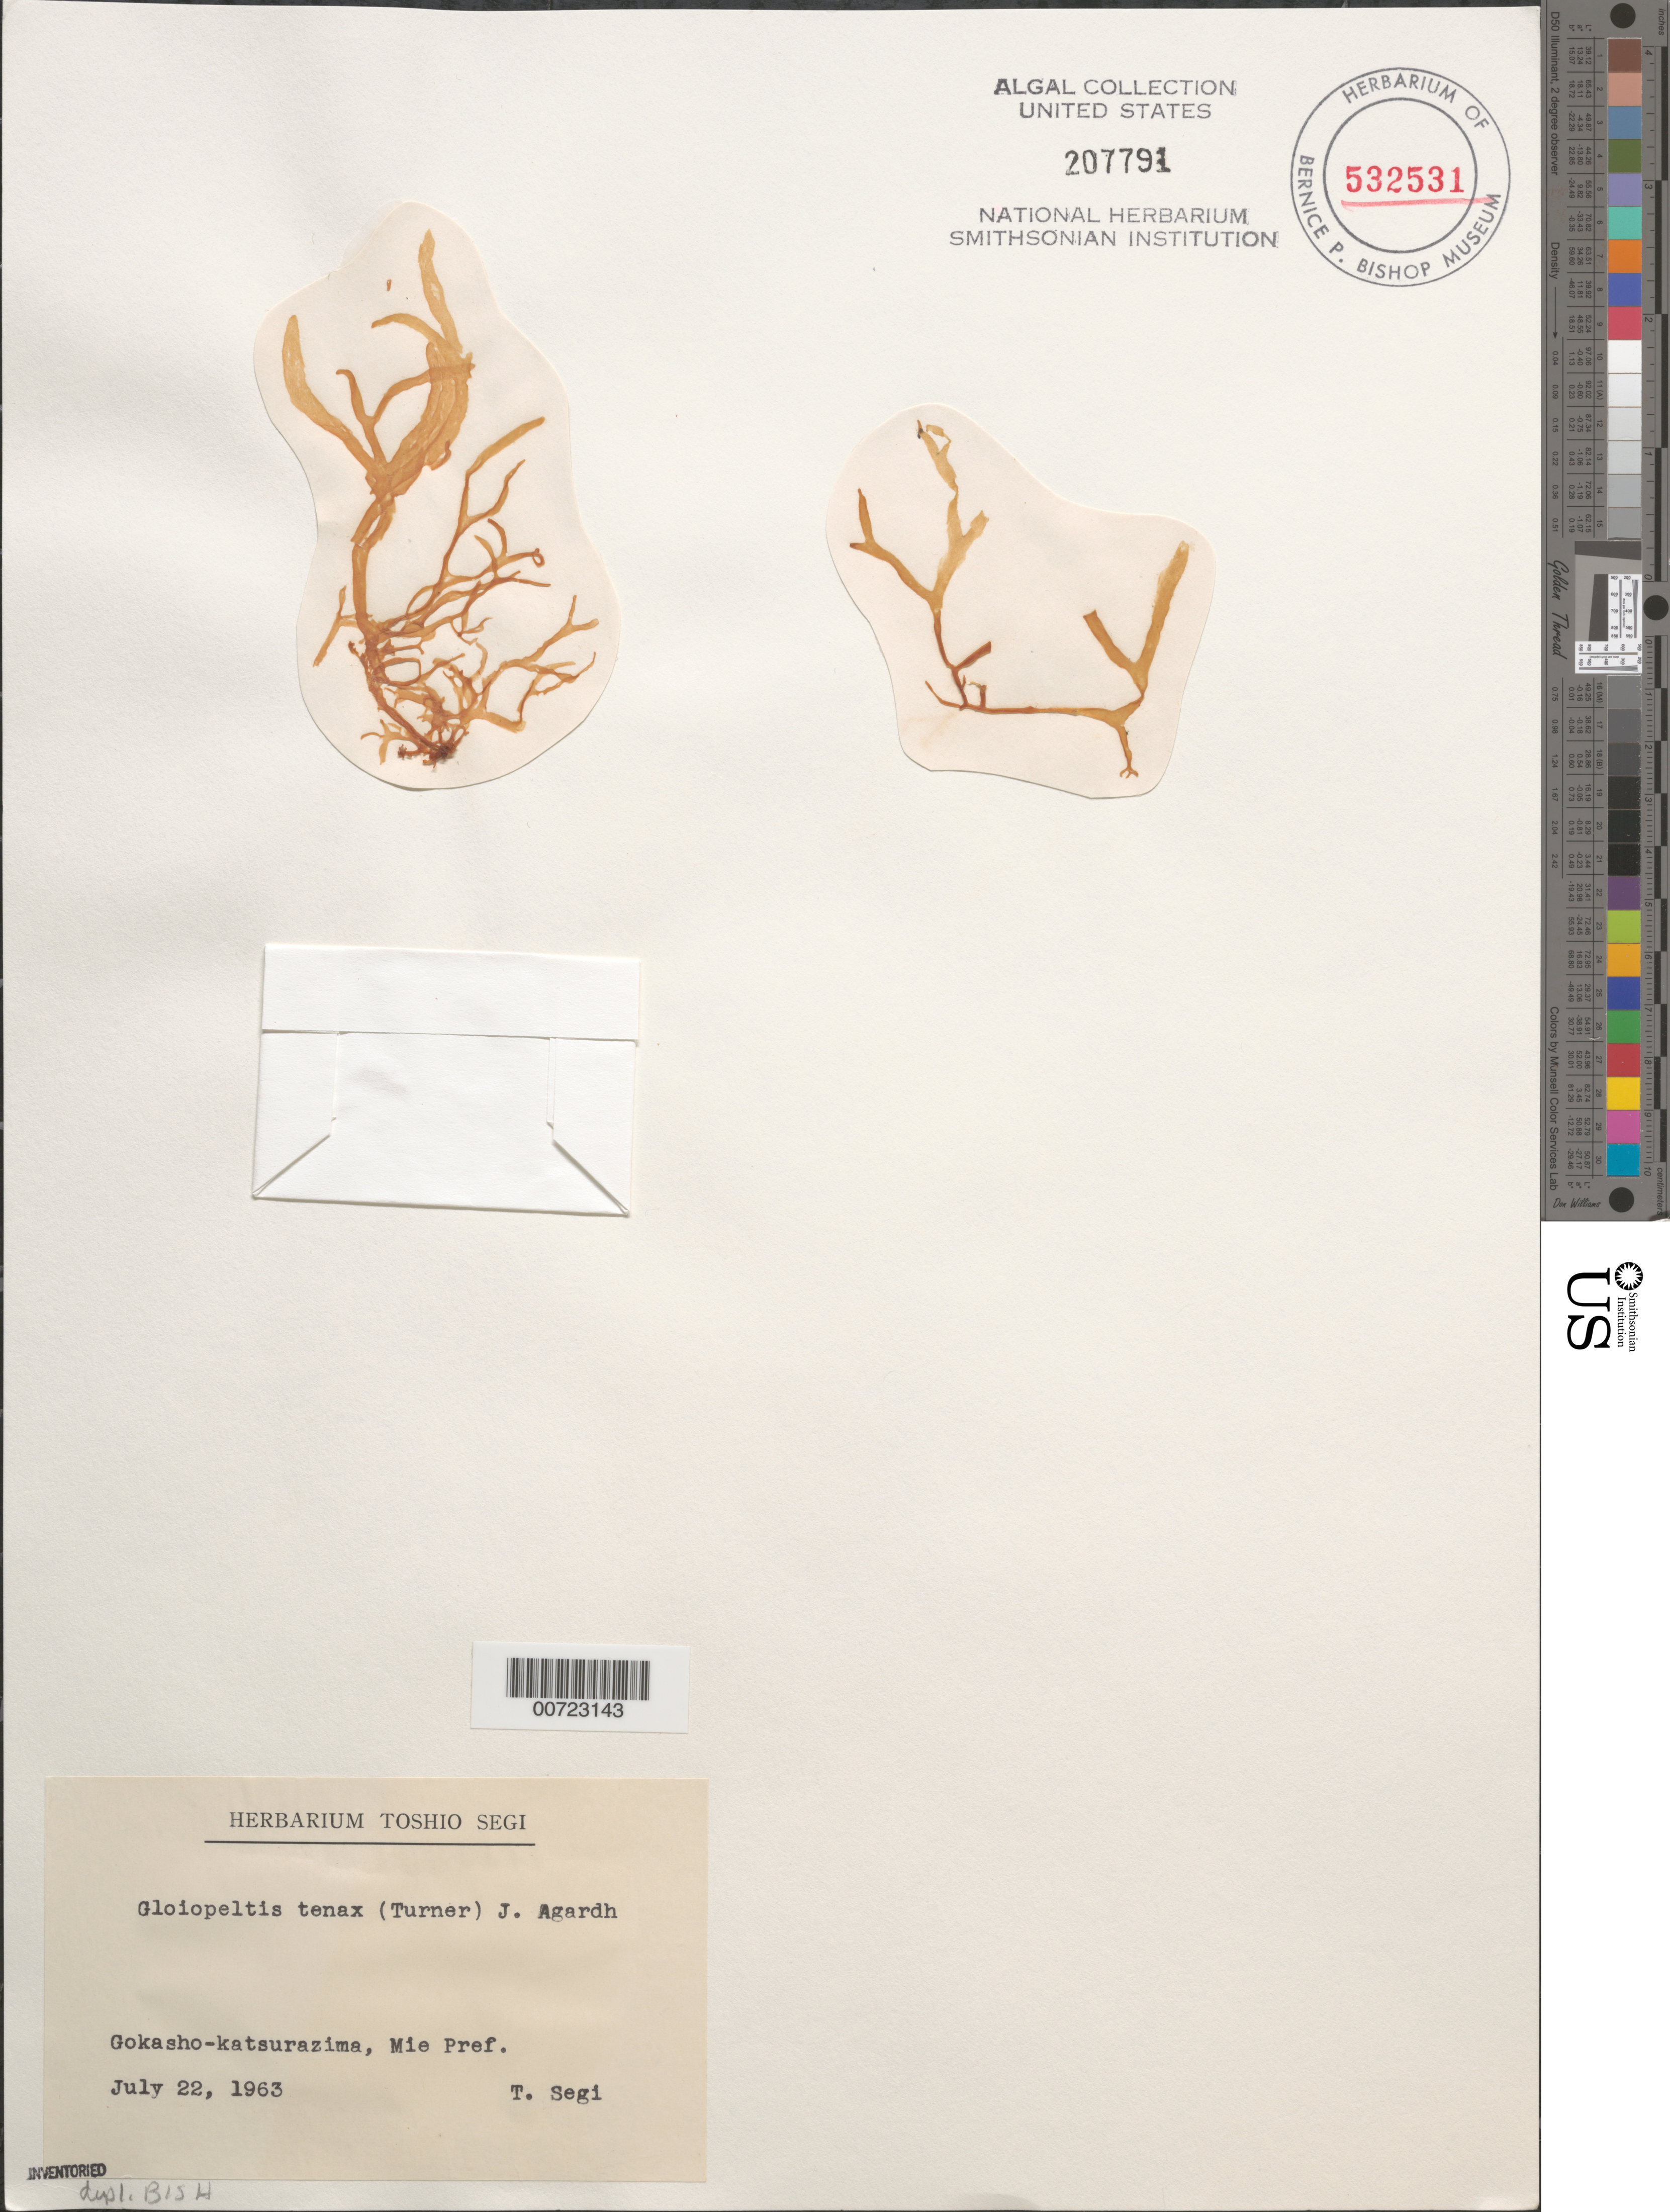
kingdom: Plantae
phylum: Rhodophyta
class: Florideophyceae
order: Gigartinales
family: Endocladiaceae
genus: Gloiopeltis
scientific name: Gloiopeltis tenax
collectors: T. Segi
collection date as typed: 22 Jul 1963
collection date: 1963-07-22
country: Japan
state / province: Mie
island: Honshu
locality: Gokasho-Katsurazima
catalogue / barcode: US 207791